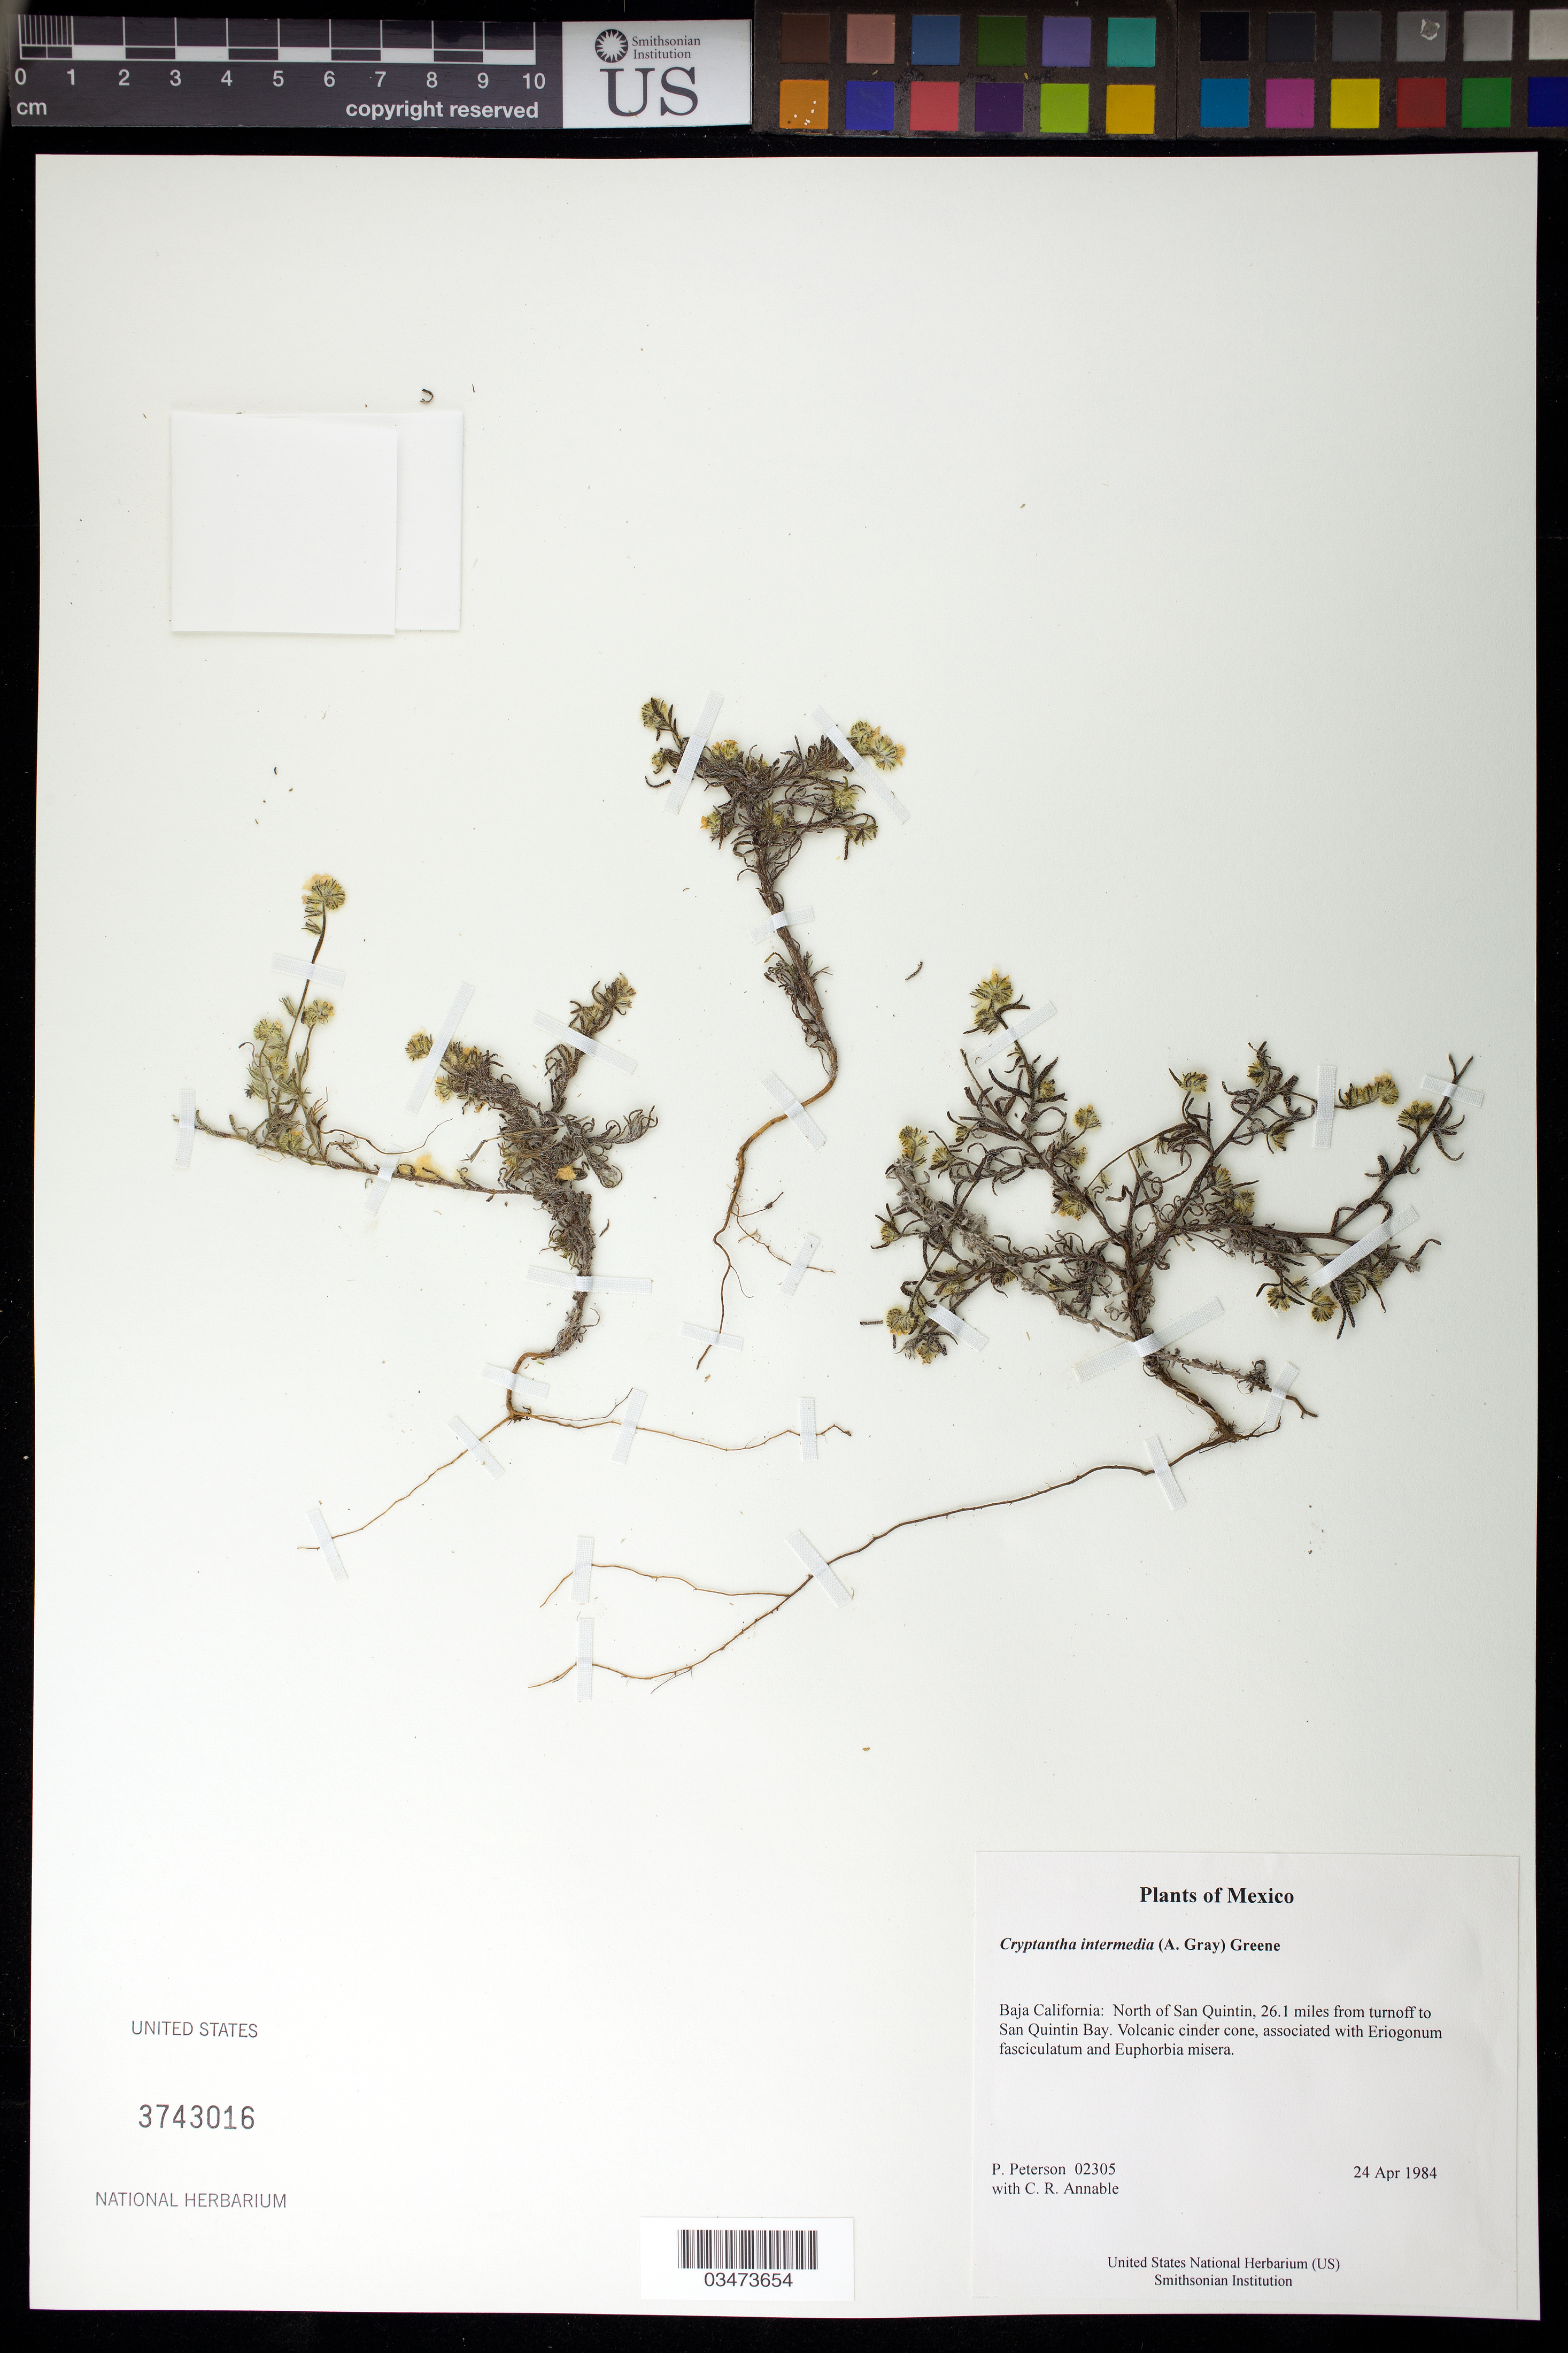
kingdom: Plantae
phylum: Tracheophyta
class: Magnoliopsida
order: Boraginales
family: Boraginaceae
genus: Cryptantha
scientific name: Cryptantha intermedia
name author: (A. Gray) Greene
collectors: P. M. Peterson & C. R. Annable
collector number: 02305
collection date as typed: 24 Apr 1984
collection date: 1984-04-24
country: Mexico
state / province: Baja California Norte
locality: North of San Quintin, 26.1 miles from turnoff to San Quintin Bay.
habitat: Volcanic cinder cone, associated with Eriogonum fasciculatum and Euphorbia misera.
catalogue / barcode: US 3743016